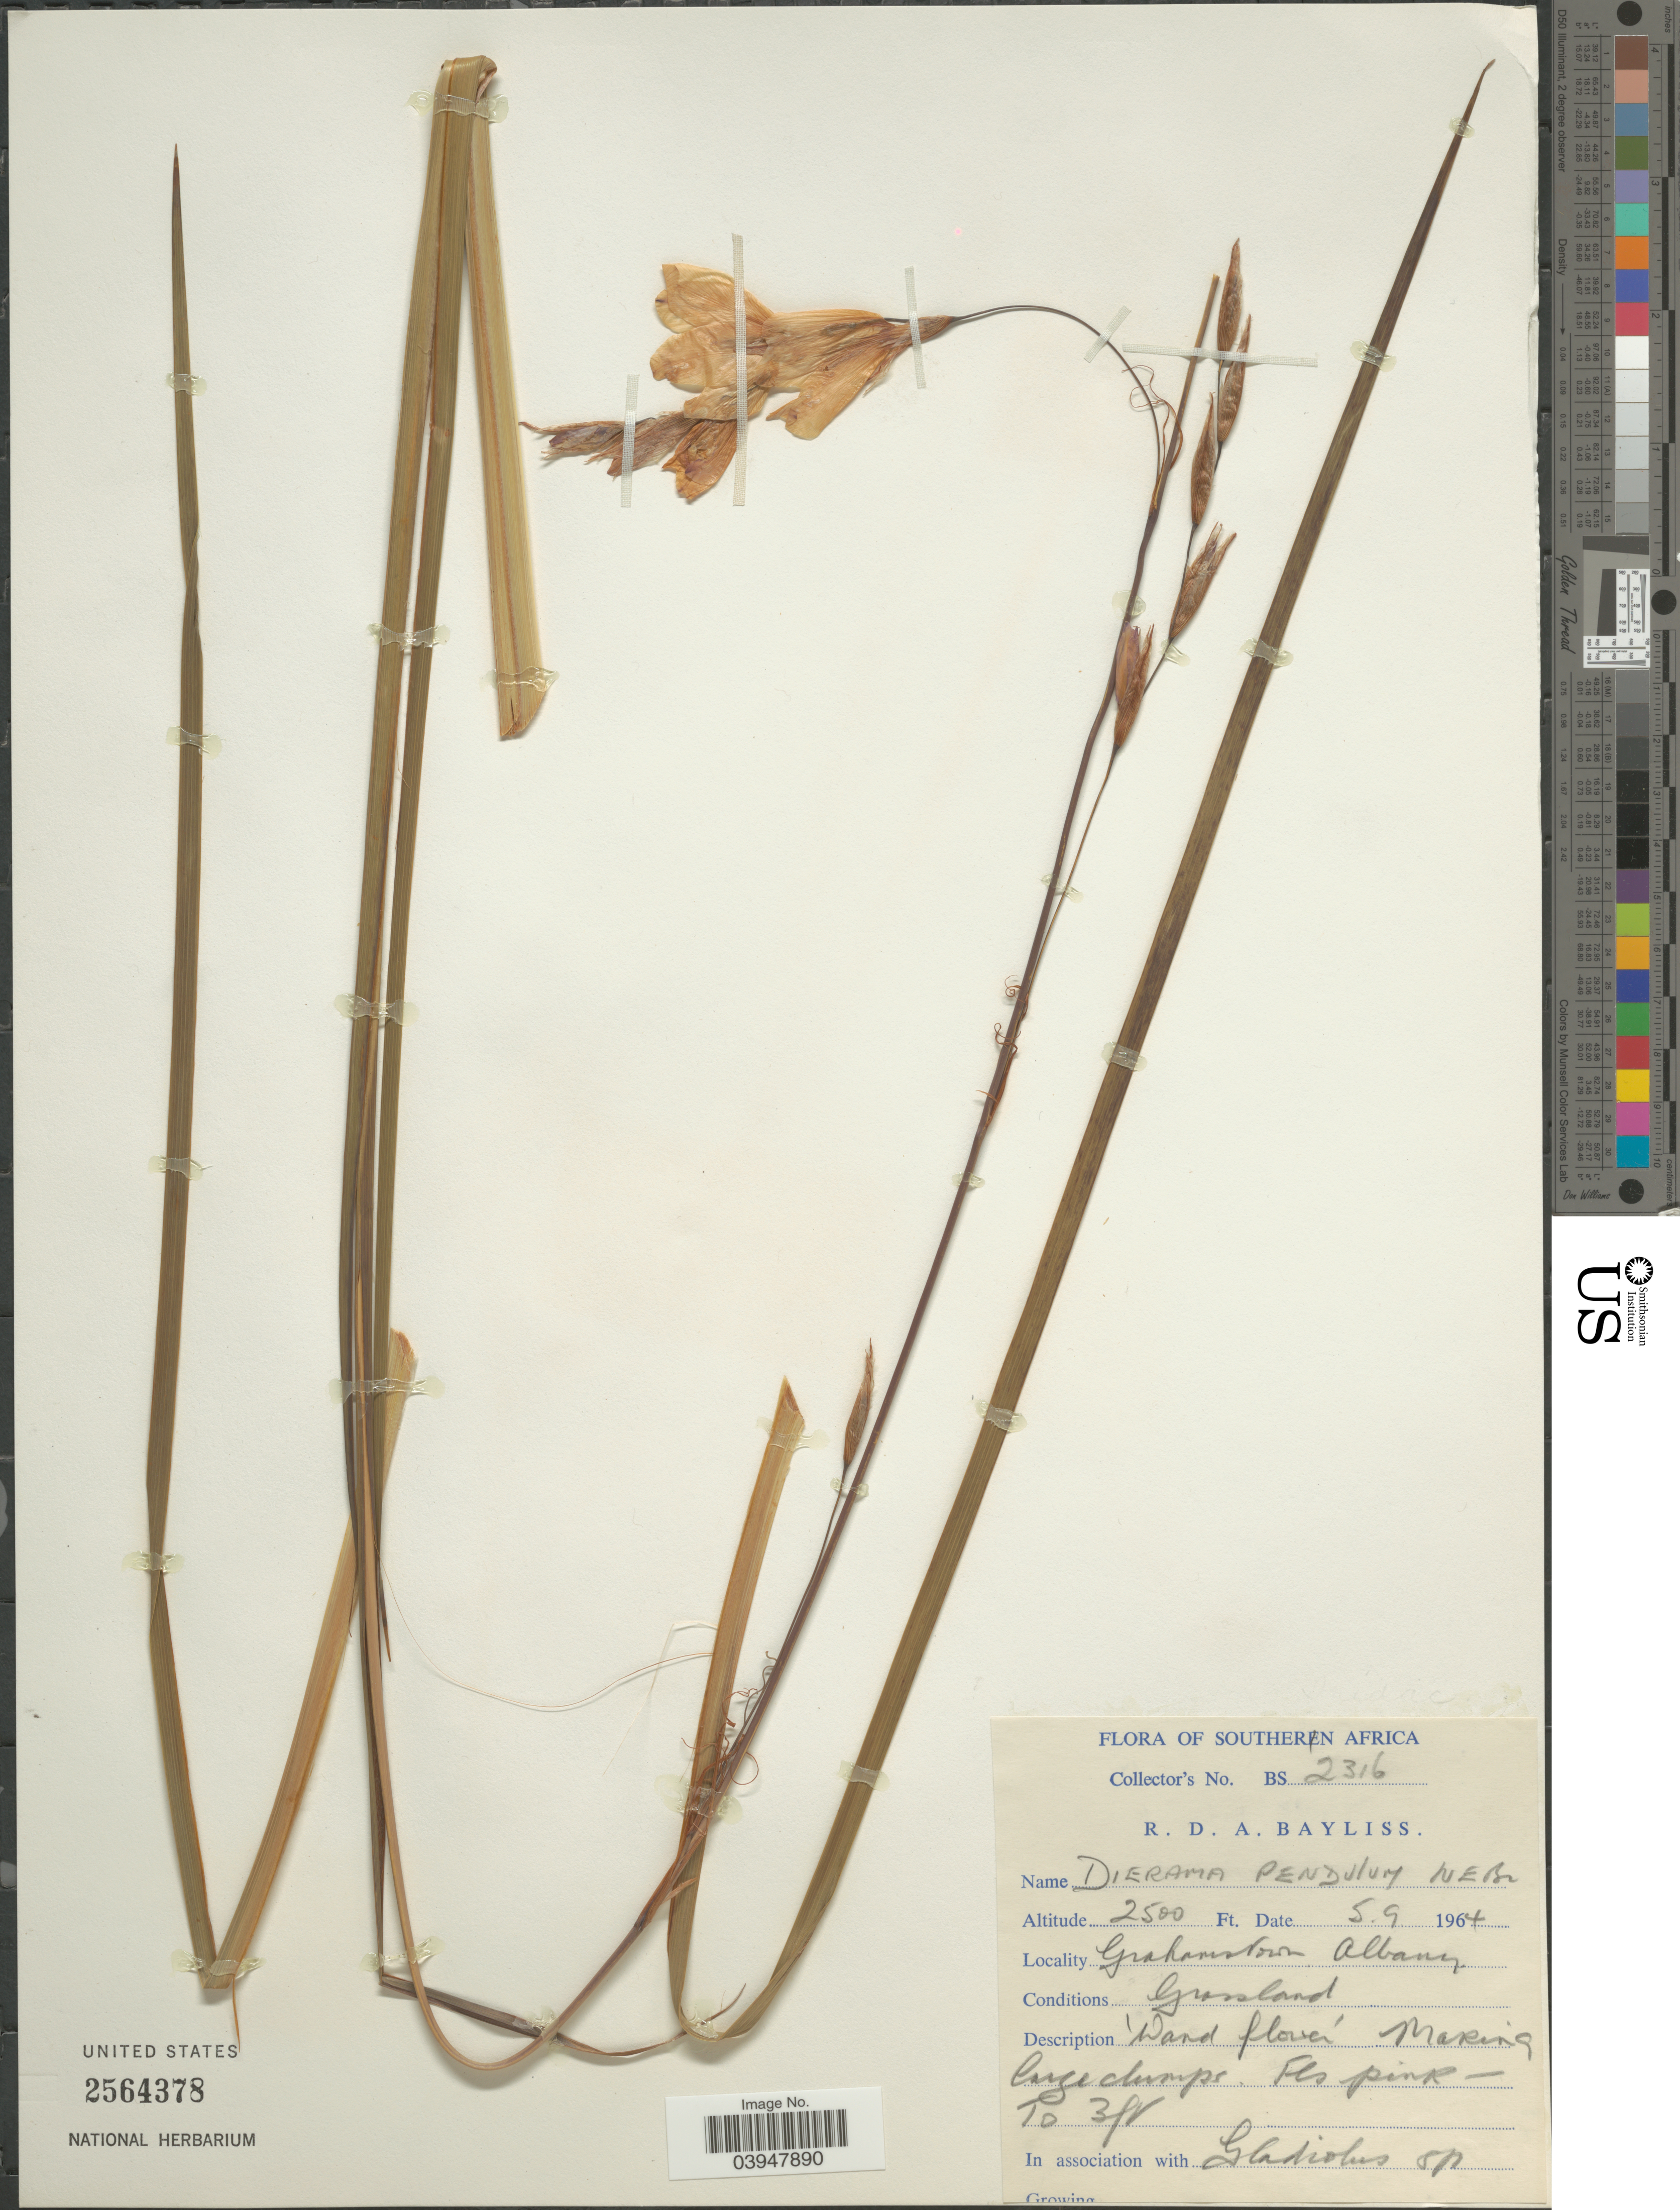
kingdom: Plantae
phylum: Tracheophyta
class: Liliopsida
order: Asparagales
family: Iridaceae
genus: Dierama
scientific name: Dierama pendulum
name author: Baker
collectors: R. Bayliss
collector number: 2316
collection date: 1964-09-05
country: South Africa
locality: Southern Africa. Grahamston Albany.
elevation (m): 762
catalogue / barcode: US 2564378